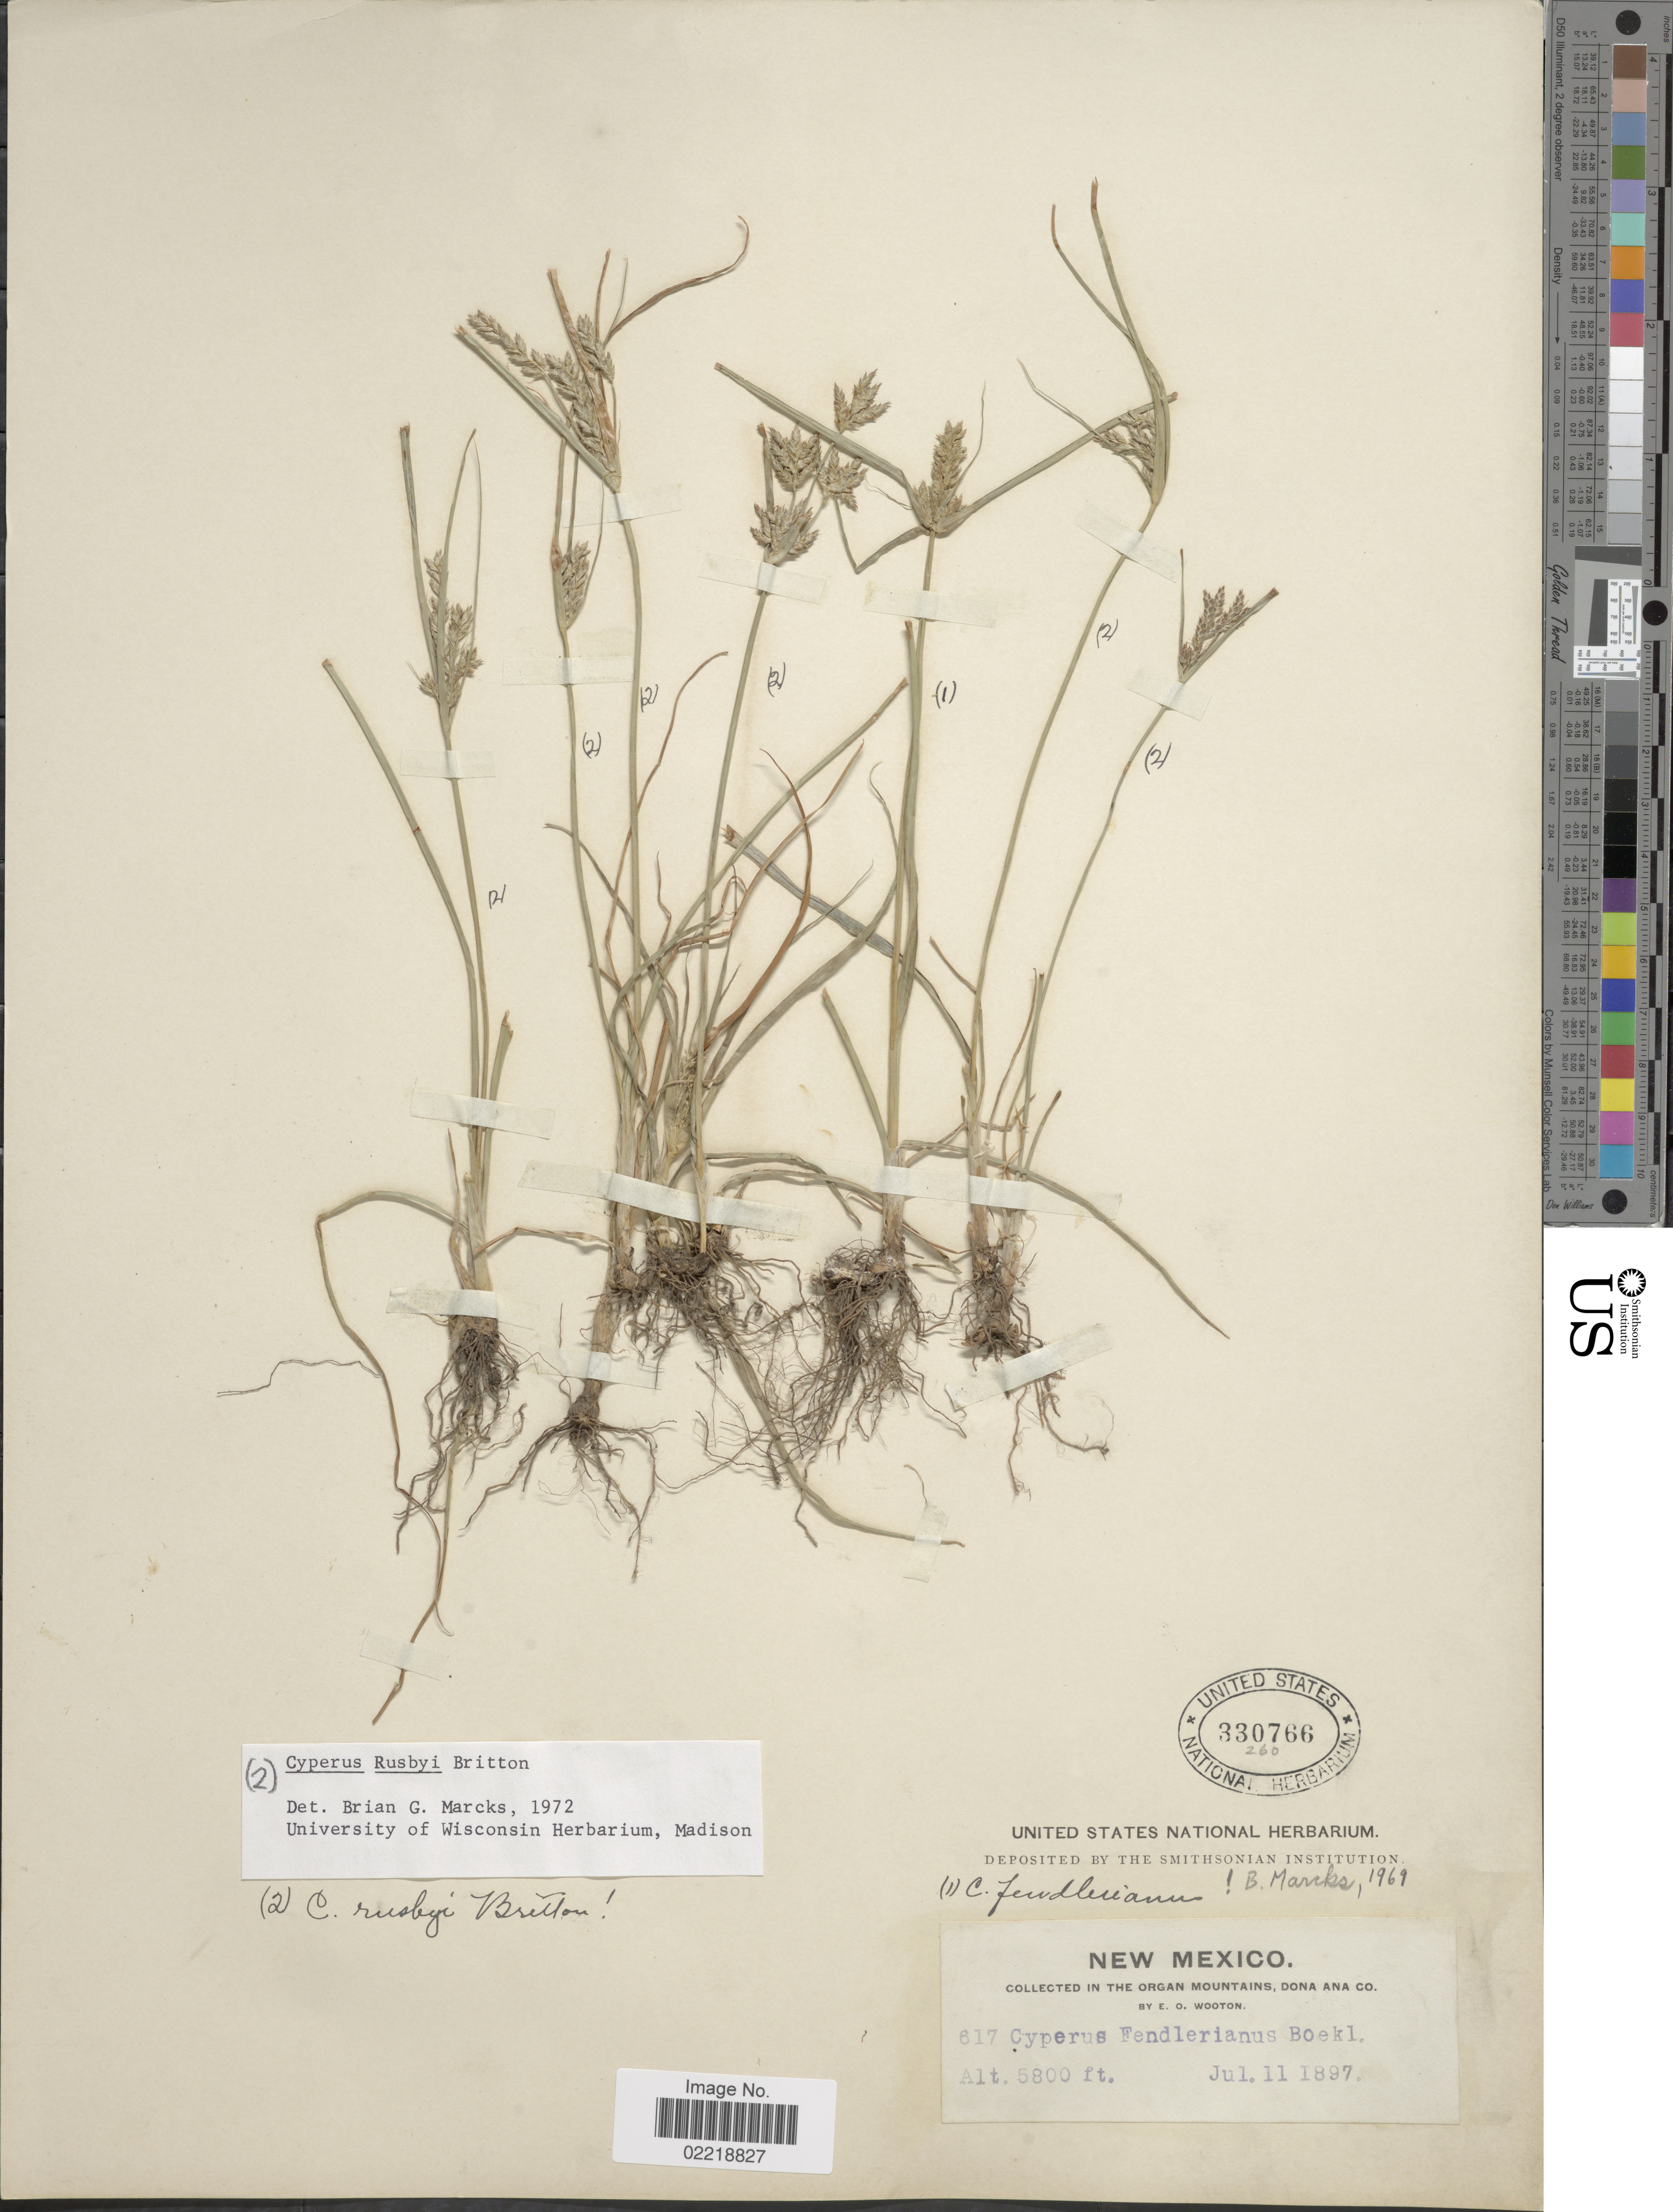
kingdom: Plantae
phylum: Tracheophyta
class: Liliopsida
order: Poales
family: Cyperaceae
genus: Cyperus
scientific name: Cyperus sphaerolepis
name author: Boeckeler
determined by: Strong, Mark T., (BOT), Smithsonian Institution - National Museum of Natural History (UNITED STATES)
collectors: E. O. Wooton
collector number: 617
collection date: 1897-07-11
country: United States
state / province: New Mexico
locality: In the Organ Mountains, Dona Ana Co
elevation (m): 1768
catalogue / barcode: US 330766